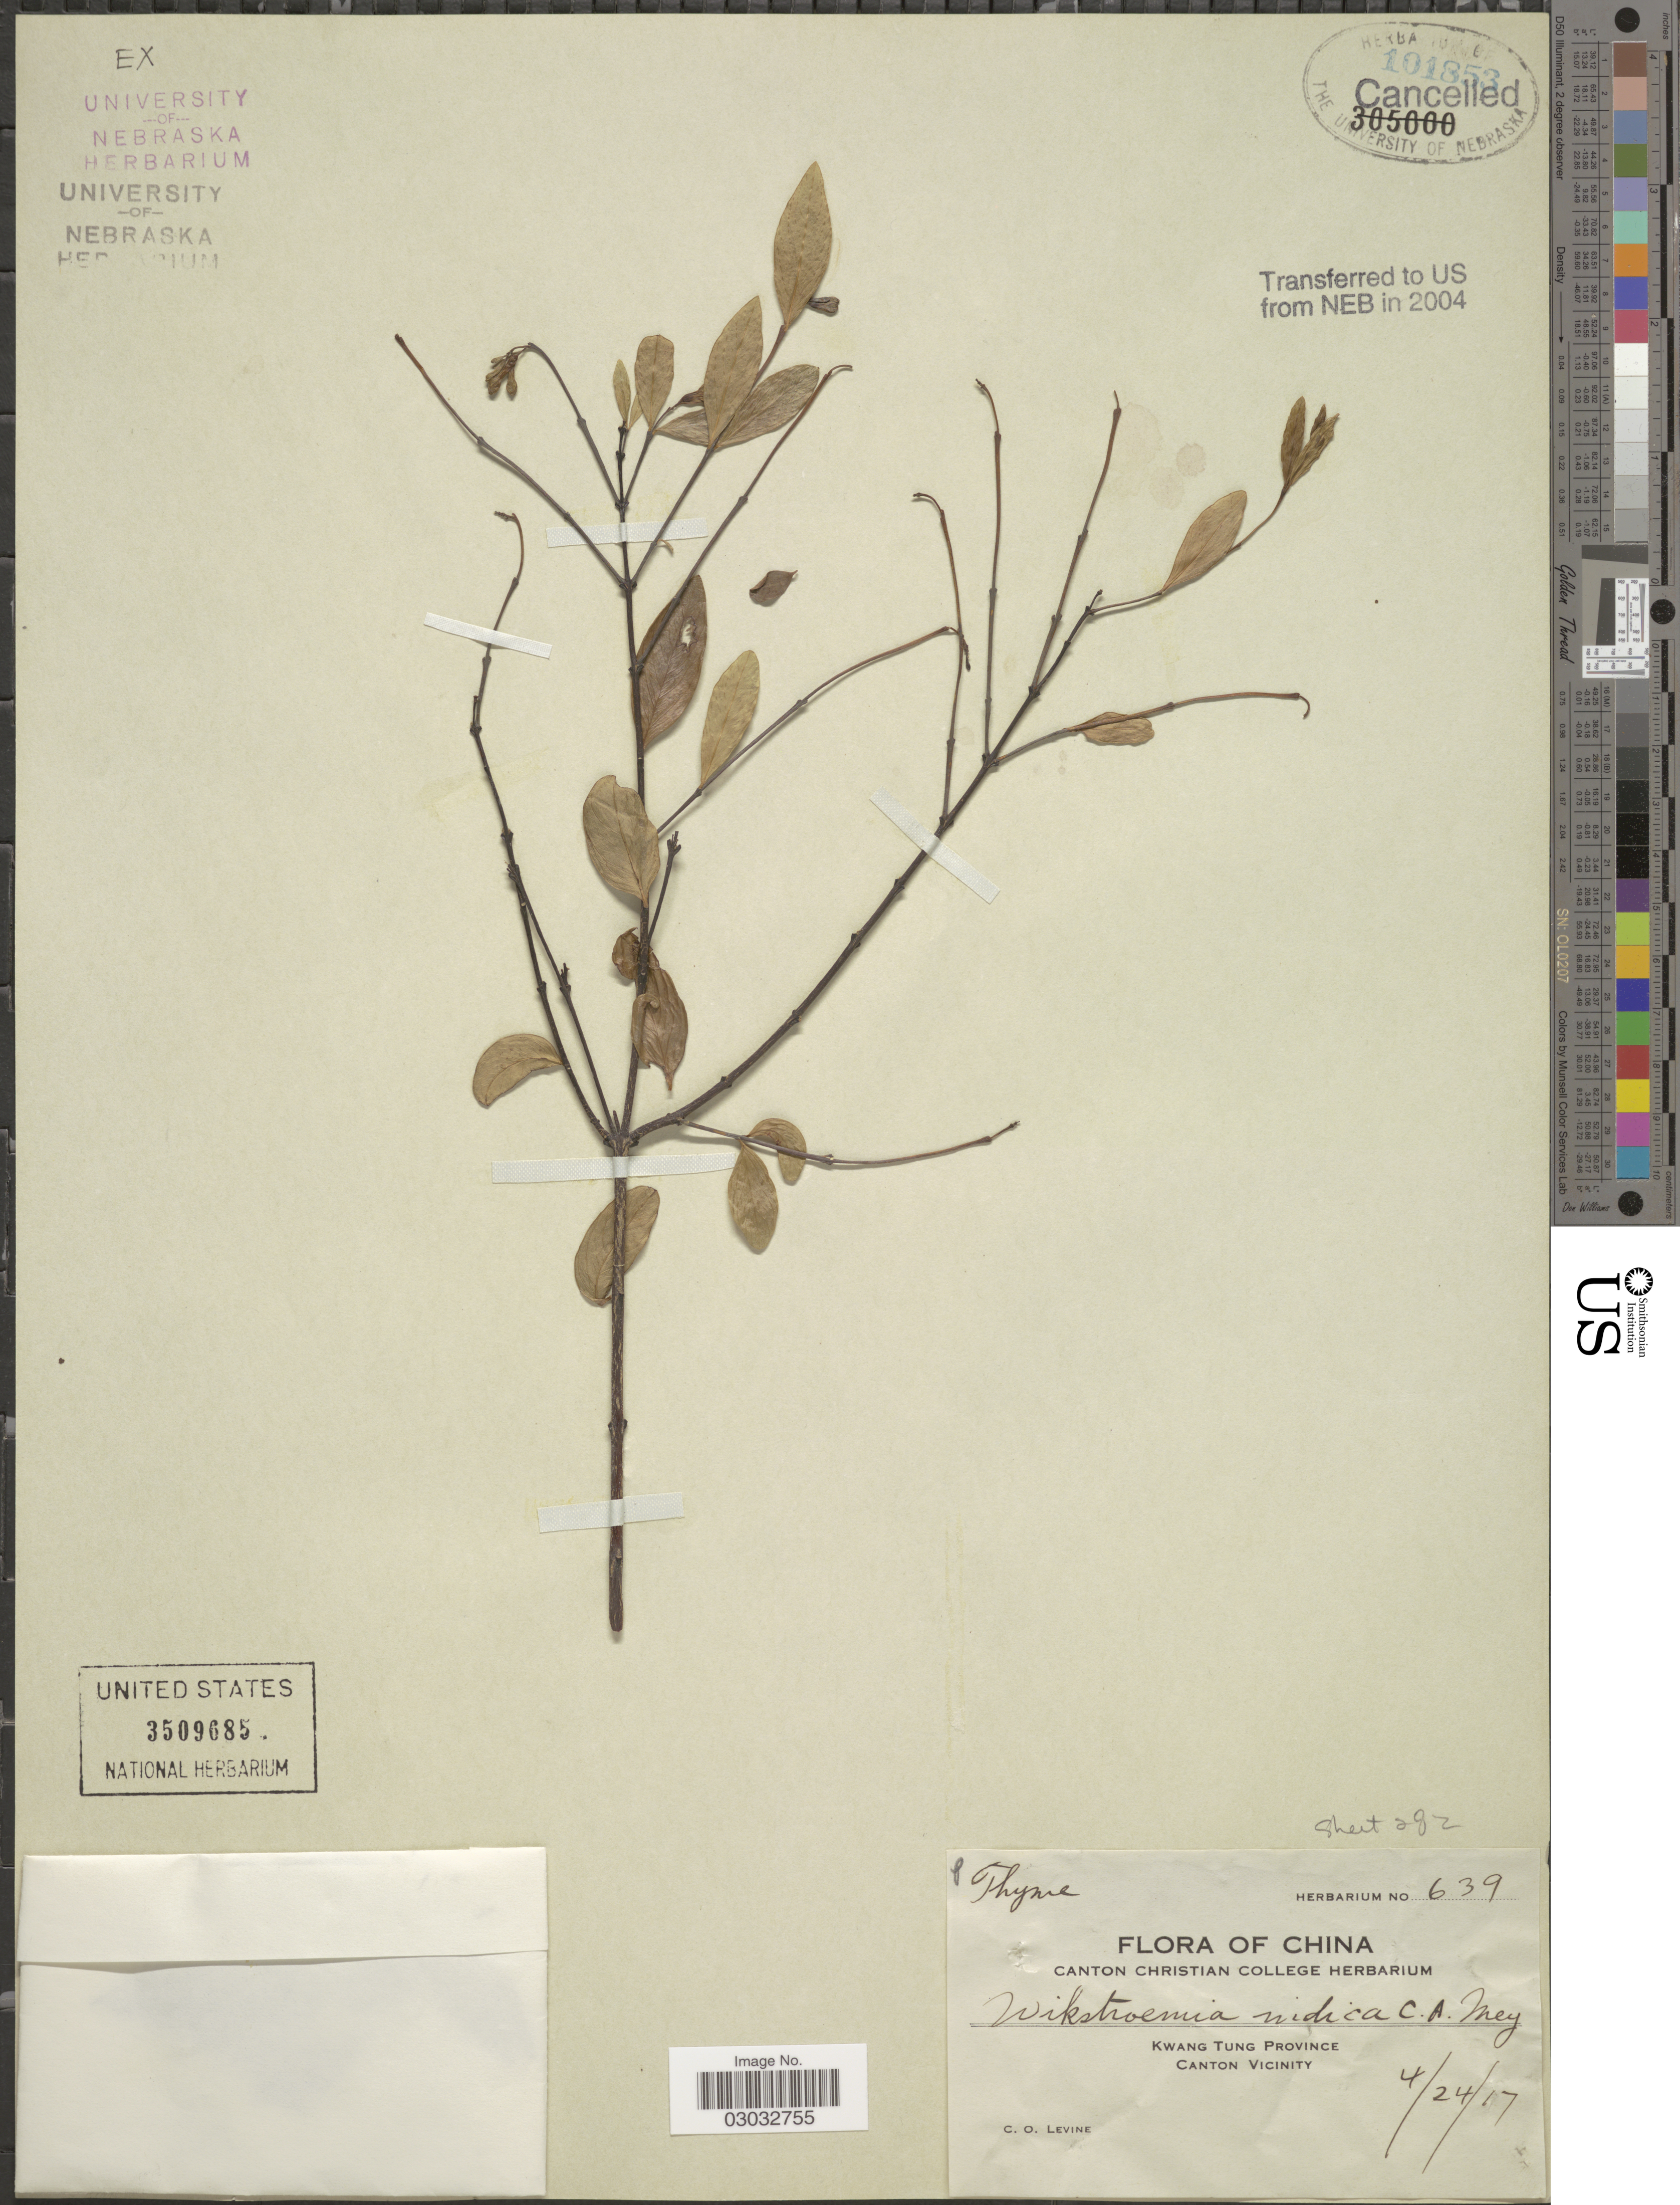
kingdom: Plantae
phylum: Tracheophyta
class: Magnoliopsida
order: Malvales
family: Thymelaeaceae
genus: Wikstroemia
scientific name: Wikstroemia indica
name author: (L.) C.A. Mey.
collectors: C. O. Levine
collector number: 639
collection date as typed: Transcribed d/m/y: 24/4/17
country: China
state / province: Guangdong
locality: Kwang Tung Province, Canton Vicinity.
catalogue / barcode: US 3509685